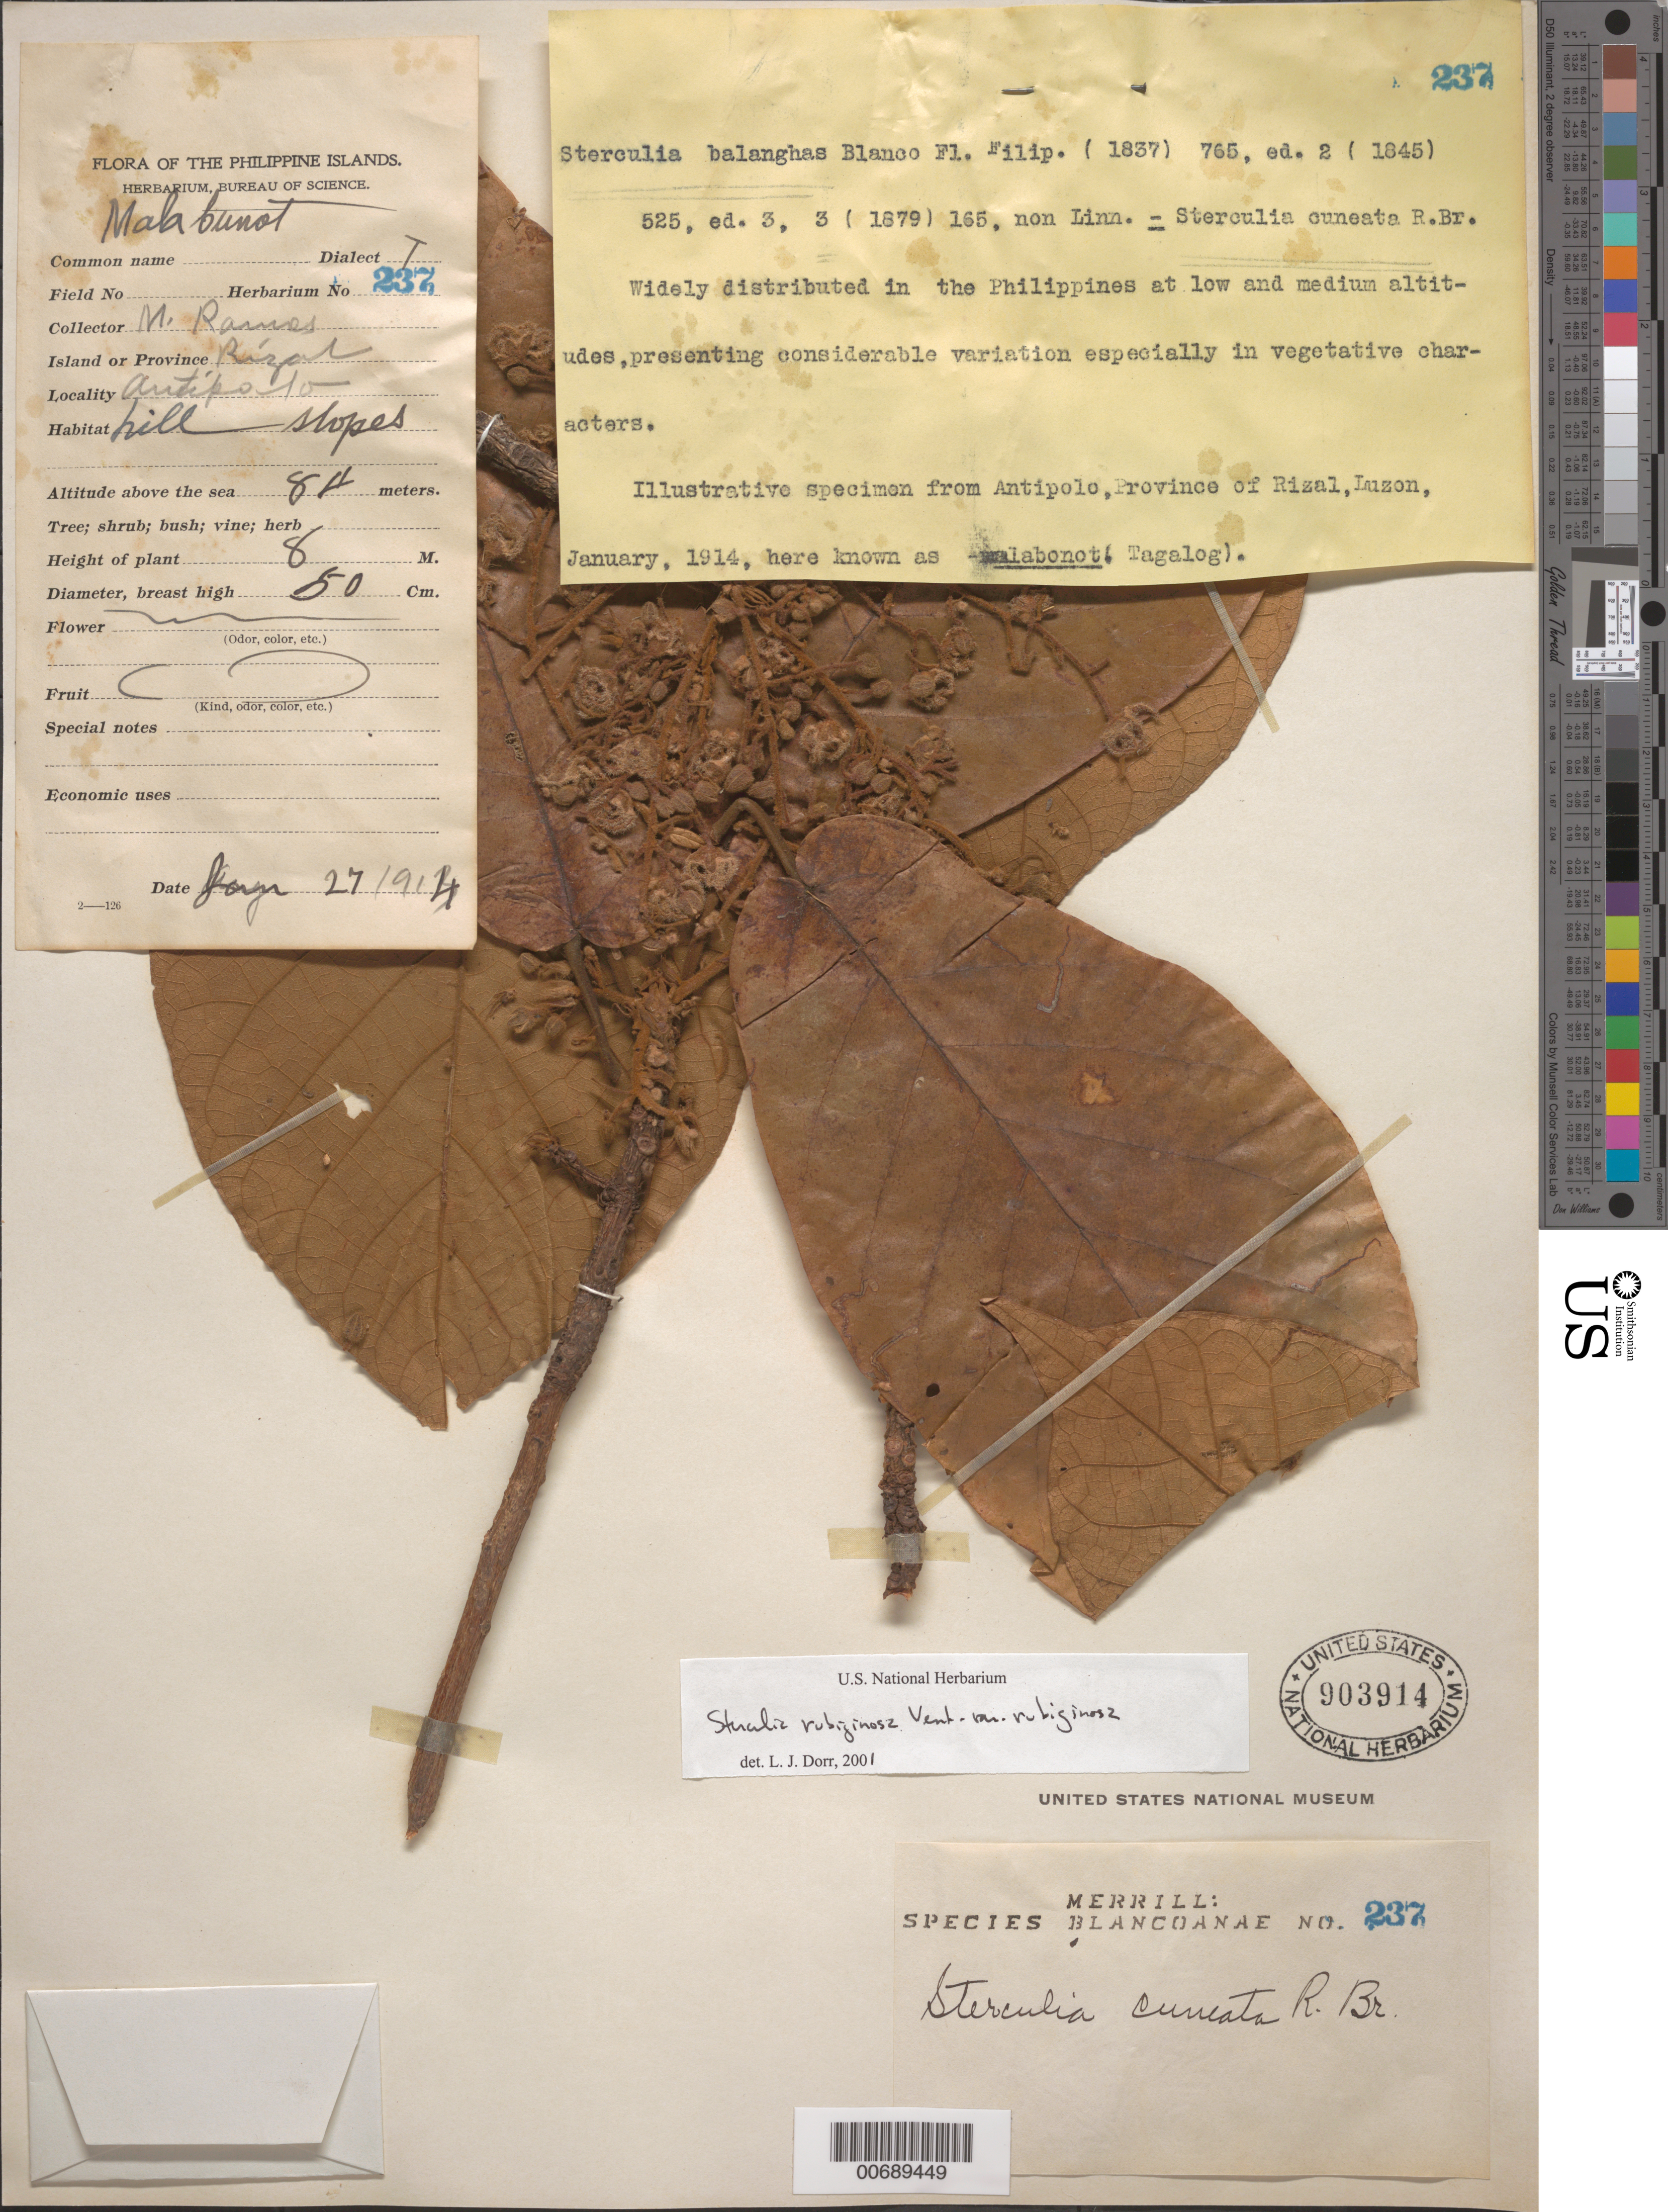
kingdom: Plantae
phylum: Tracheophyta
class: Magnoliopsida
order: Malvales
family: Malvaceae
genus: Sterculia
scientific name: Sterculia rubiginosa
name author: Vent.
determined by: Dorr, L. J., (BOT), Smithsonian Institution - National Museum of Natural History (UNITED STATES)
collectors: M. Ramos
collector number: Sp. Blancoan. 0237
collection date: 1914-01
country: Philippines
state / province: Calabarzon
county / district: Rizal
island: Luzon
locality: Antipolo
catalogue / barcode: US 903914